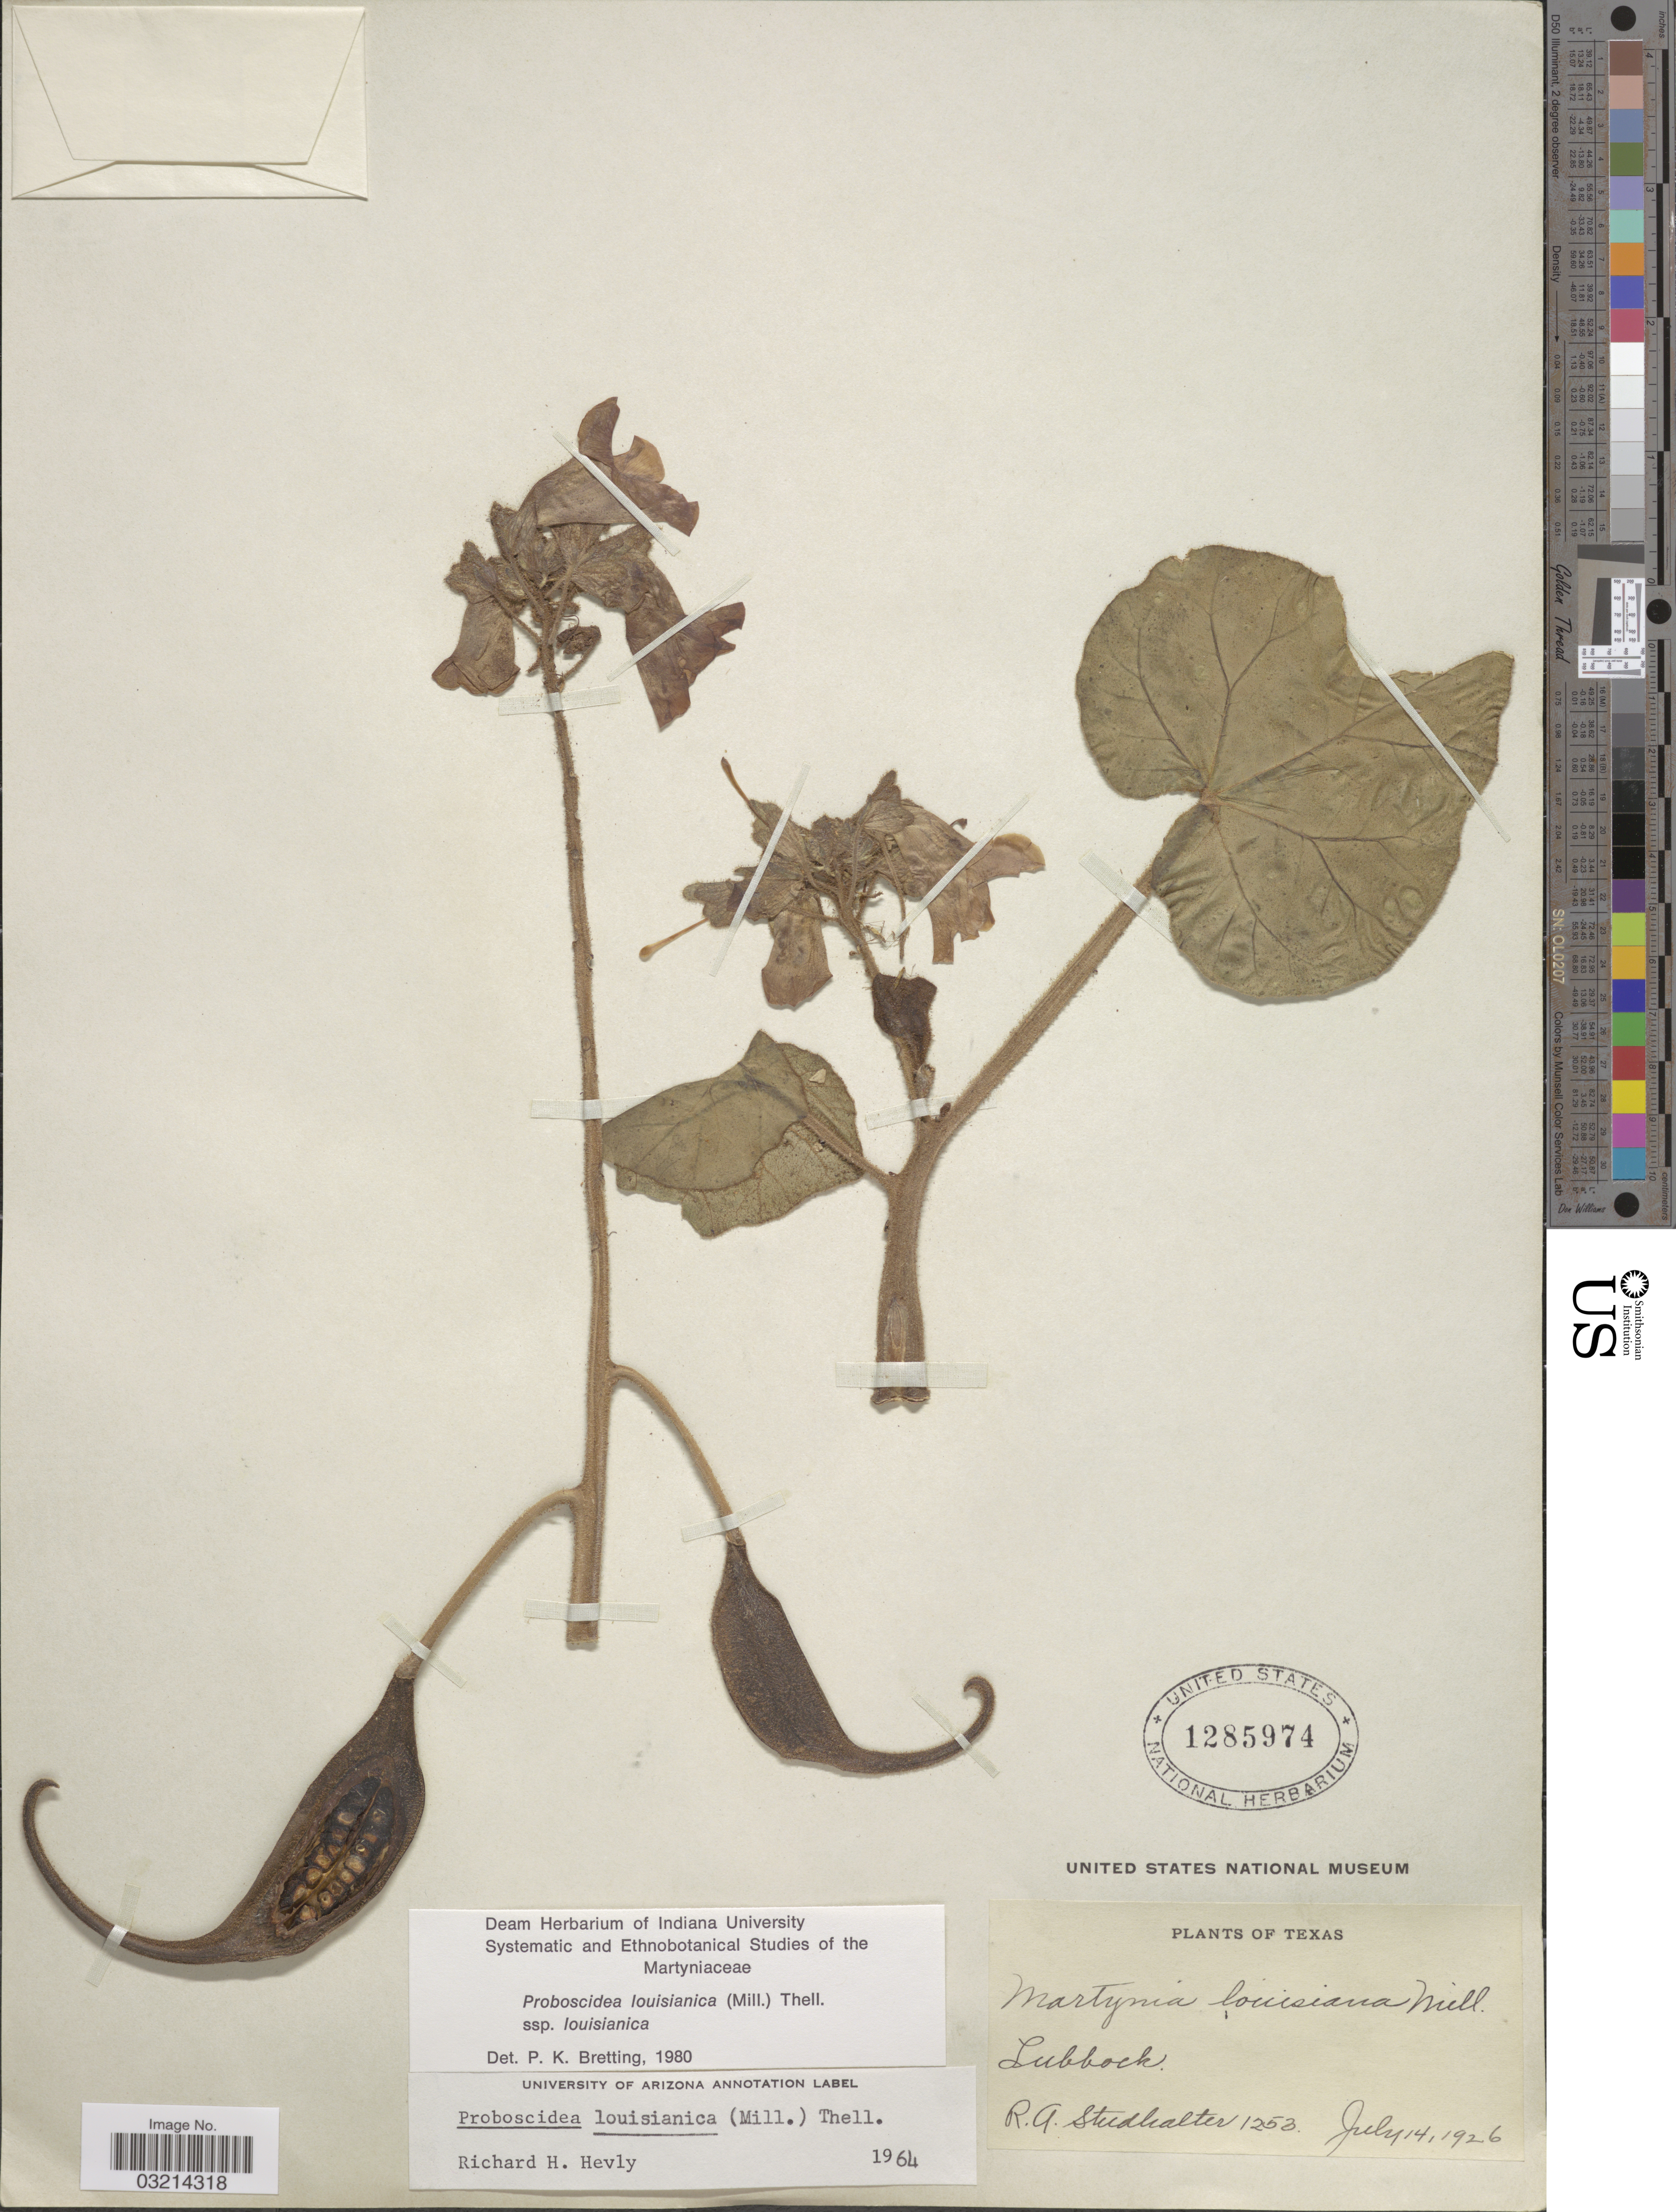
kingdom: Plantae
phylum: Tracheophyta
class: Magnoliopsida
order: Lamiales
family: Martyniaceae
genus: Proboscidea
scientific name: Proboscidea louisianica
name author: Thell.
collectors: R. Studhalter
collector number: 1253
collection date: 1926-07-14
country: United States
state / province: Texas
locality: Lubbock.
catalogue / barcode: US 1285974